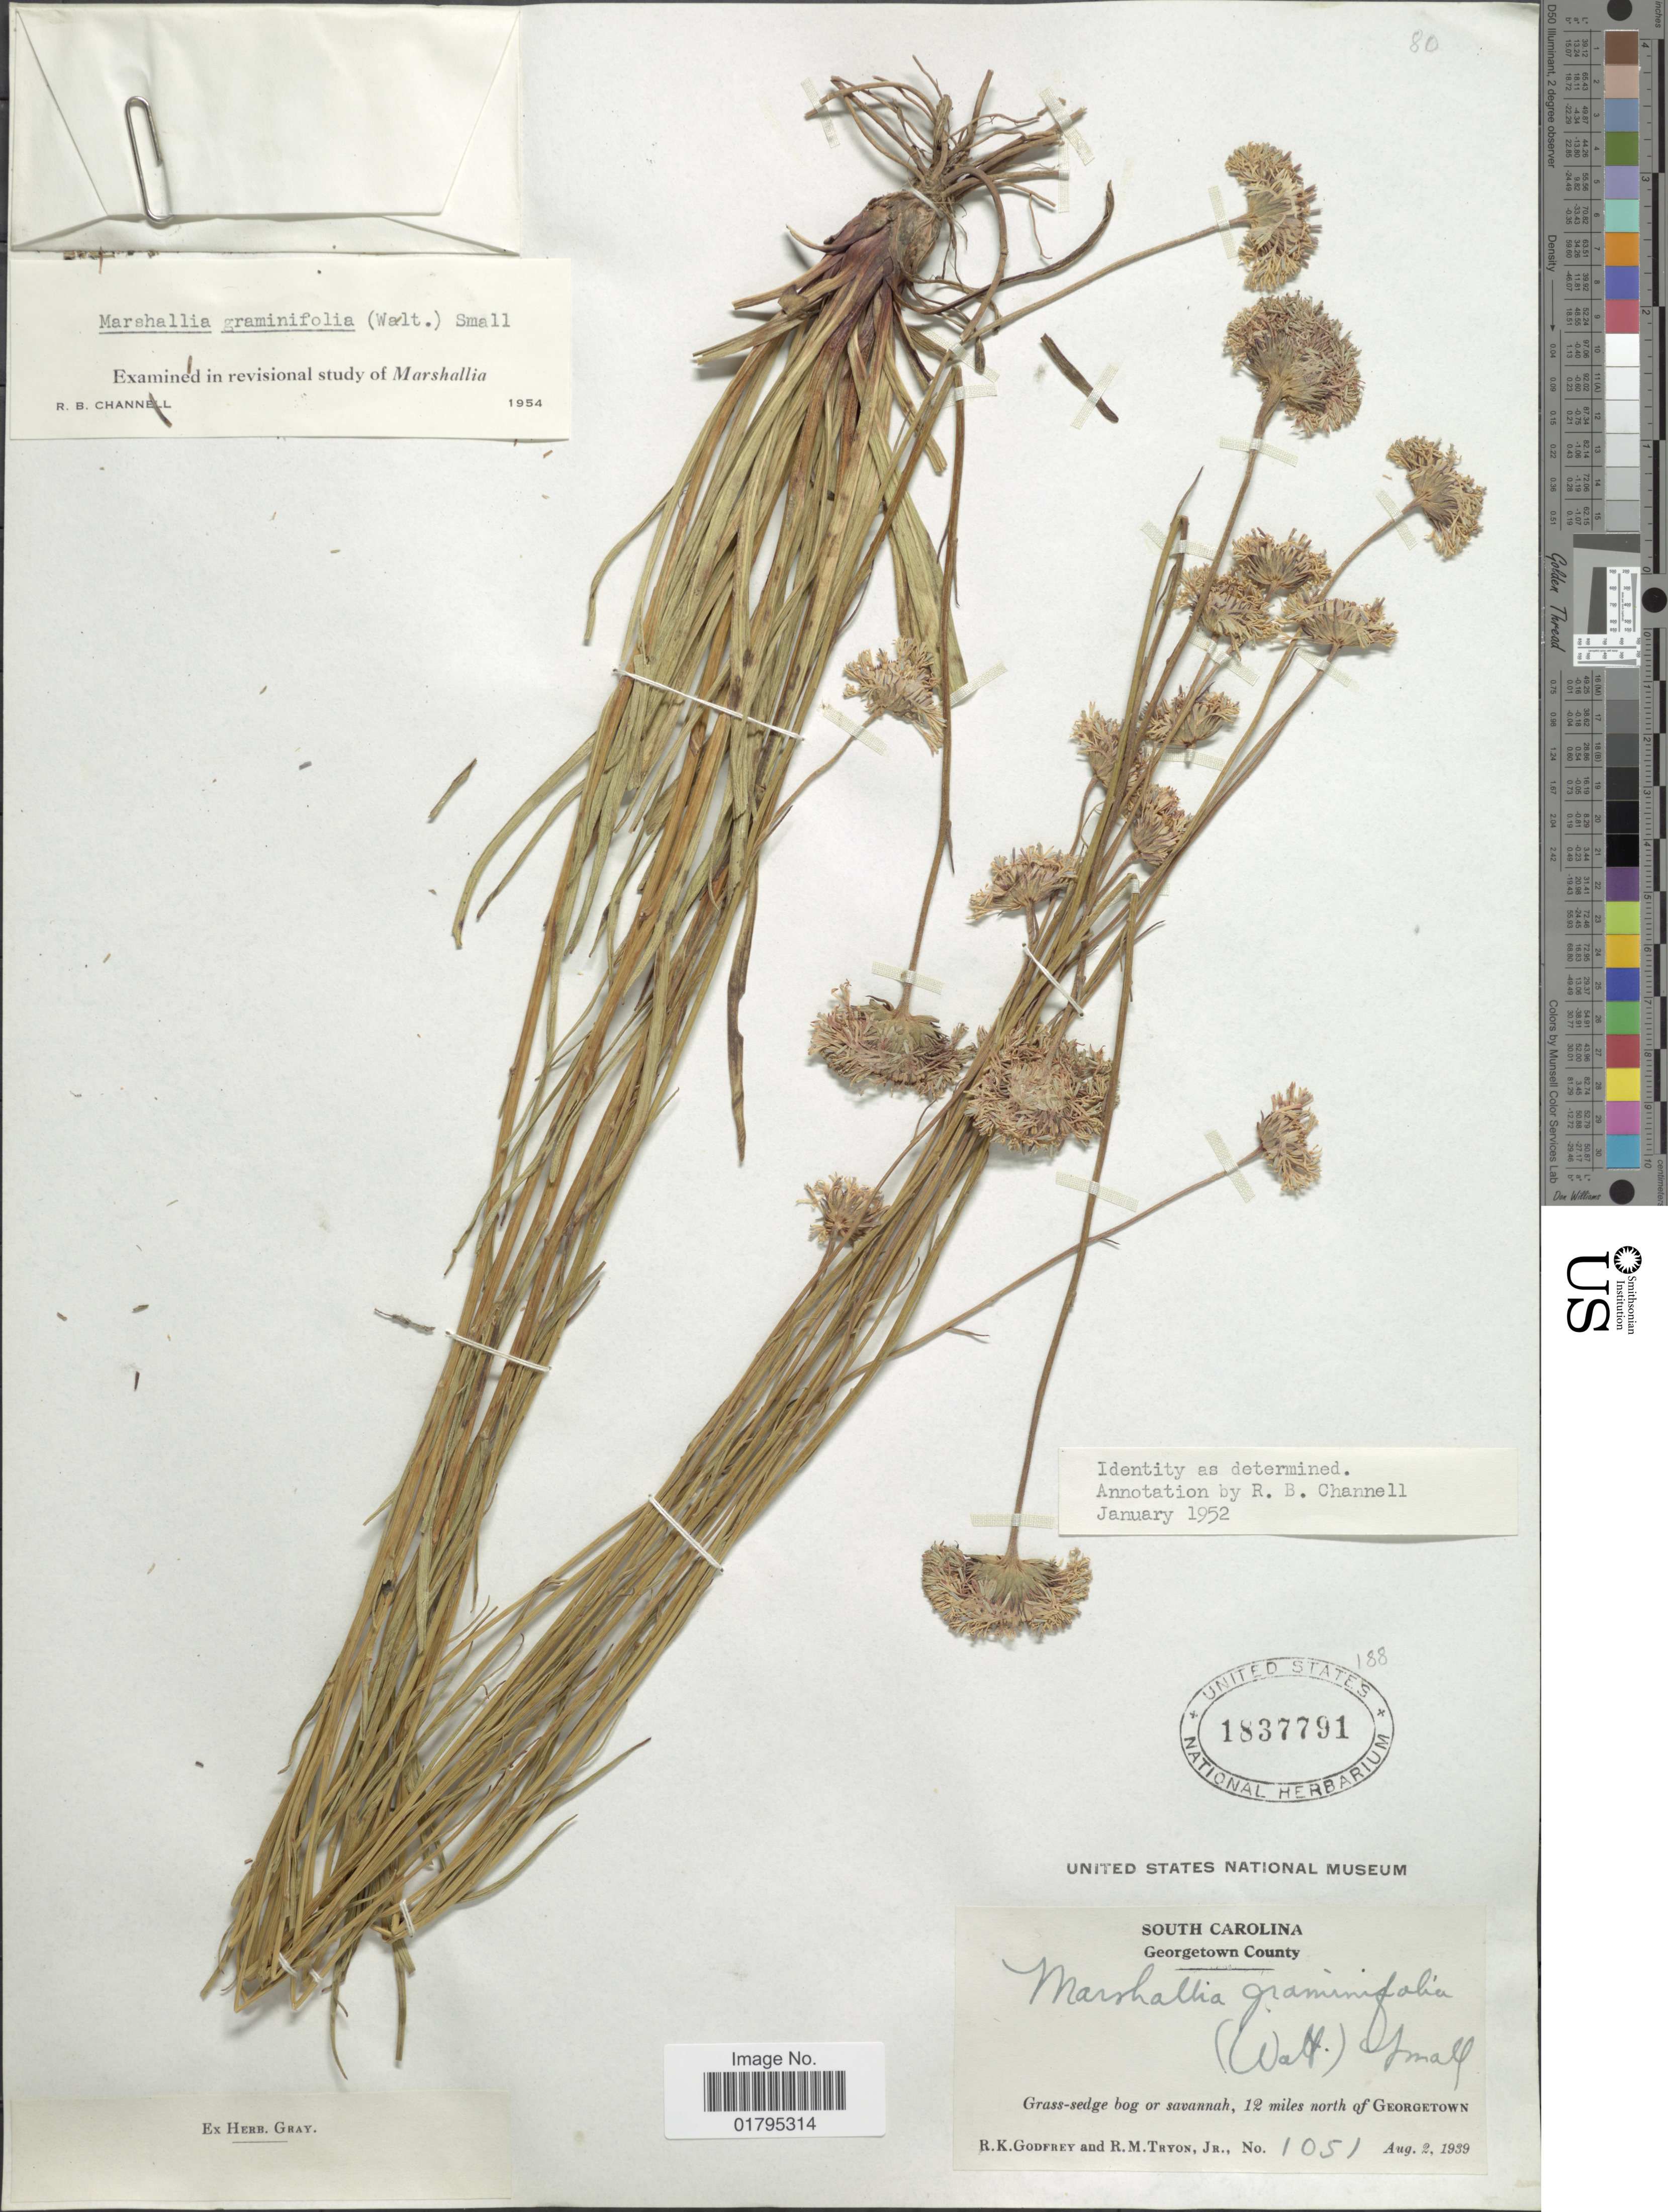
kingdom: Plantae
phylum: Tracheophyta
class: Magnoliopsida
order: Asterales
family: Asteraceae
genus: Marshallia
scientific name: Marshallia graminifolia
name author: (Walter) Small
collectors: R. K. Godfrey & R. M. Tryon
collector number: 1051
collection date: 1939-08-02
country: United States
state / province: South Carolina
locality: South Carolina. Georgetown County, Grass-sedge bog or savannah, 12 miles north of Georgetown.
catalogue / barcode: US 1837791